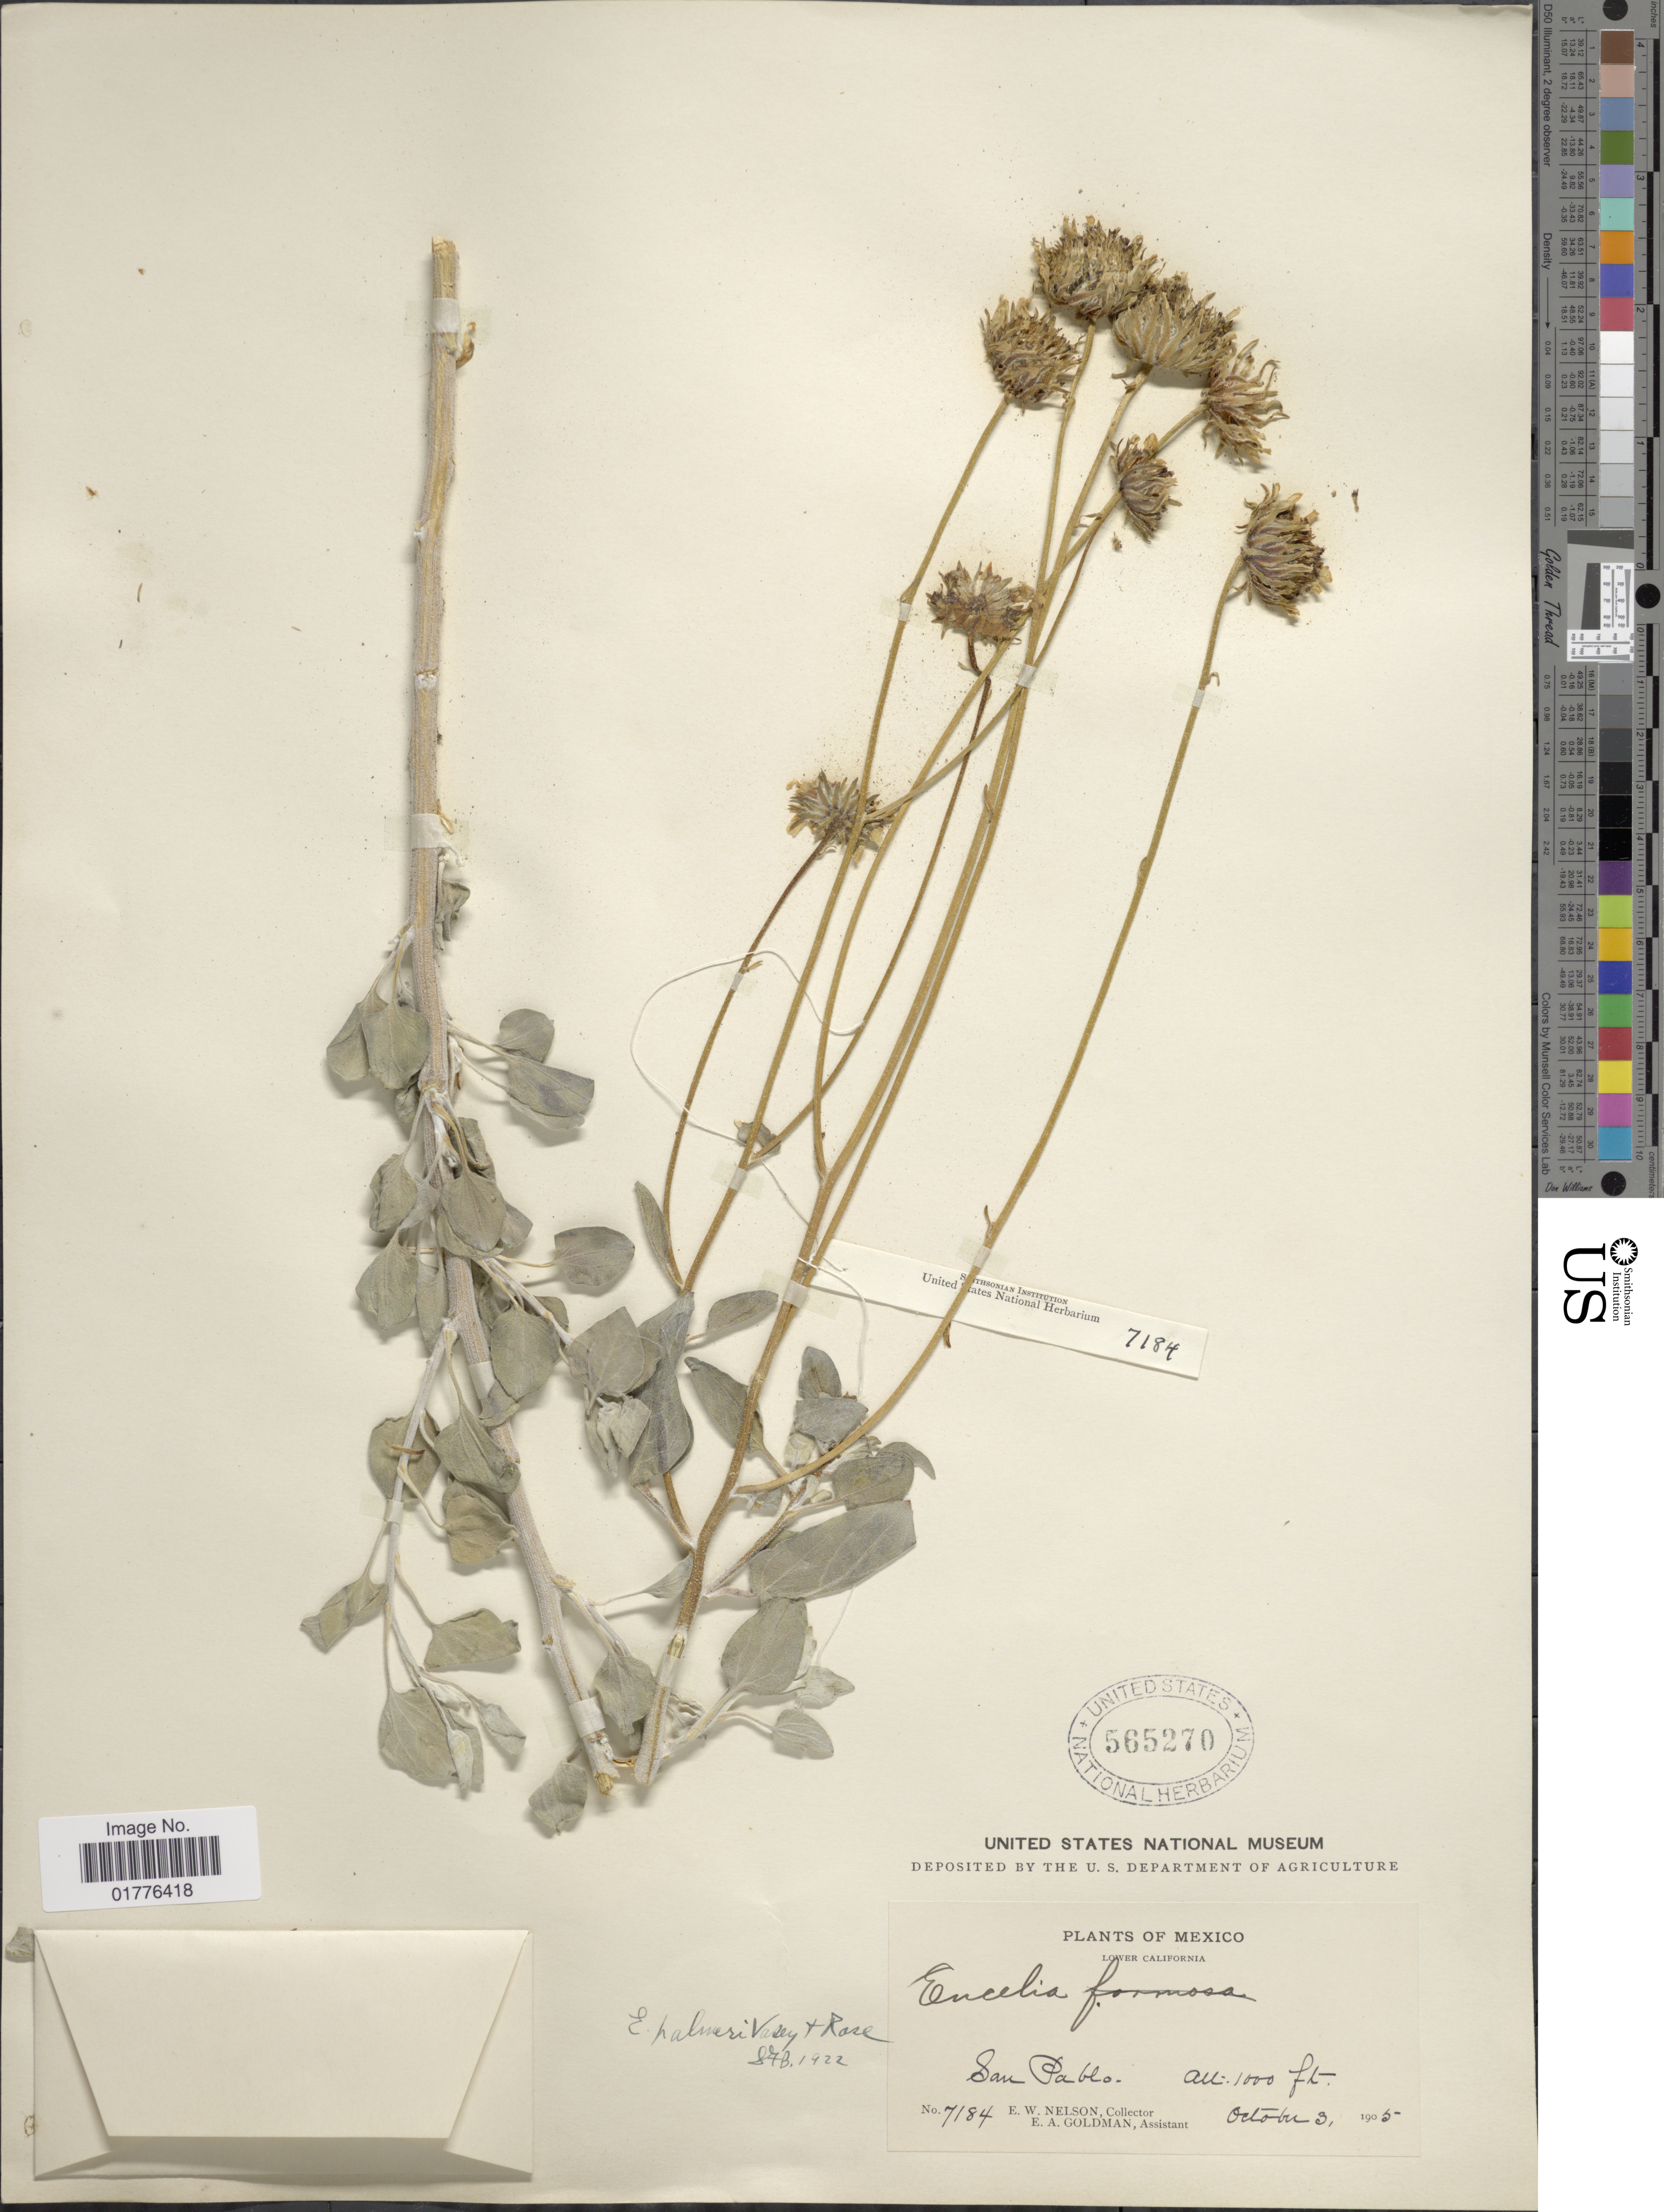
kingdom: Plantae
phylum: Tracheophyta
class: Magnoliopsida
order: Asterales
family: Asteraceae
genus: Encelia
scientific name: Encelia palmeri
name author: Vasey & Rose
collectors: E. W. Nelson & E. A. Goldman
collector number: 7184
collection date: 1905-10-03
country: Mexico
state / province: Baja California Sur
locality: Lower California, San Pablo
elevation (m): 305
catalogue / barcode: US 656270